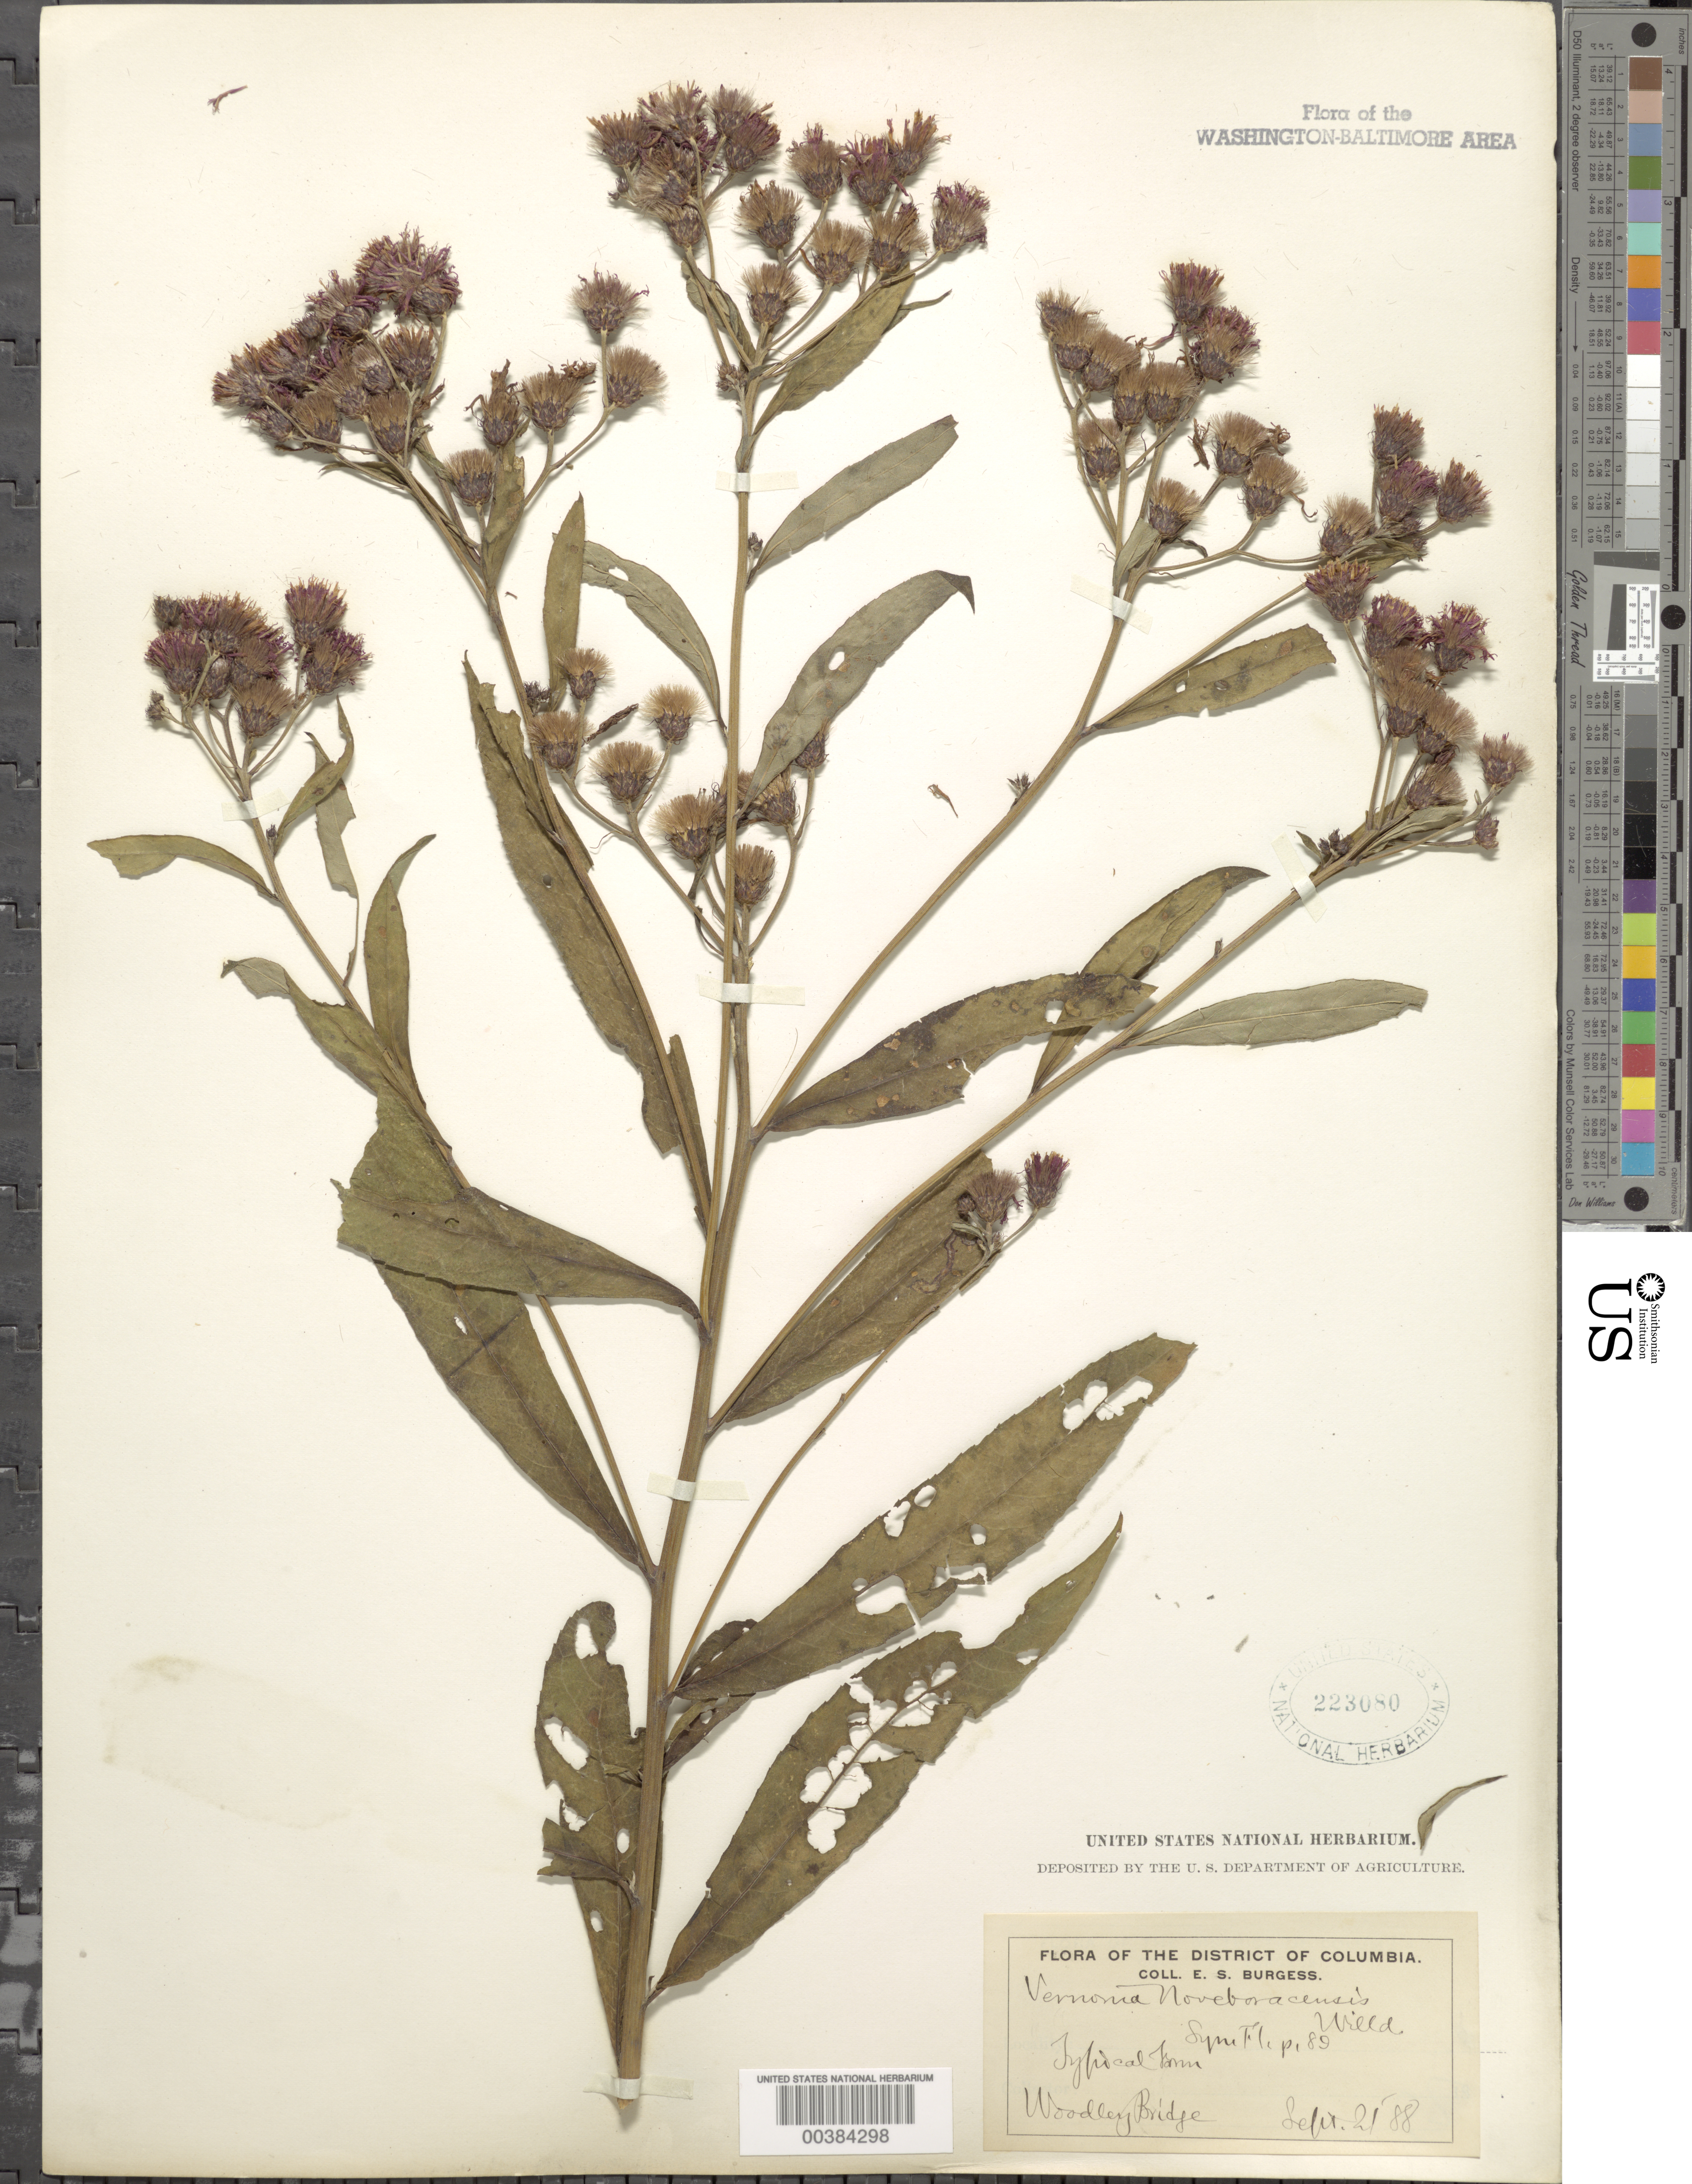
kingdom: Plantae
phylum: Tracheophyta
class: Magnoliopsida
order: Asterales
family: Asteraceae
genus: Vernonia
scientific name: Vernonia noveboracensis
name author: (L.) Michx.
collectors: E. Burgess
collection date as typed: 21 Sep 1888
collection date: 1888-09-21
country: United States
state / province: District of Columbia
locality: Potomac flats, Woodley Bridge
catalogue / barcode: US 223080